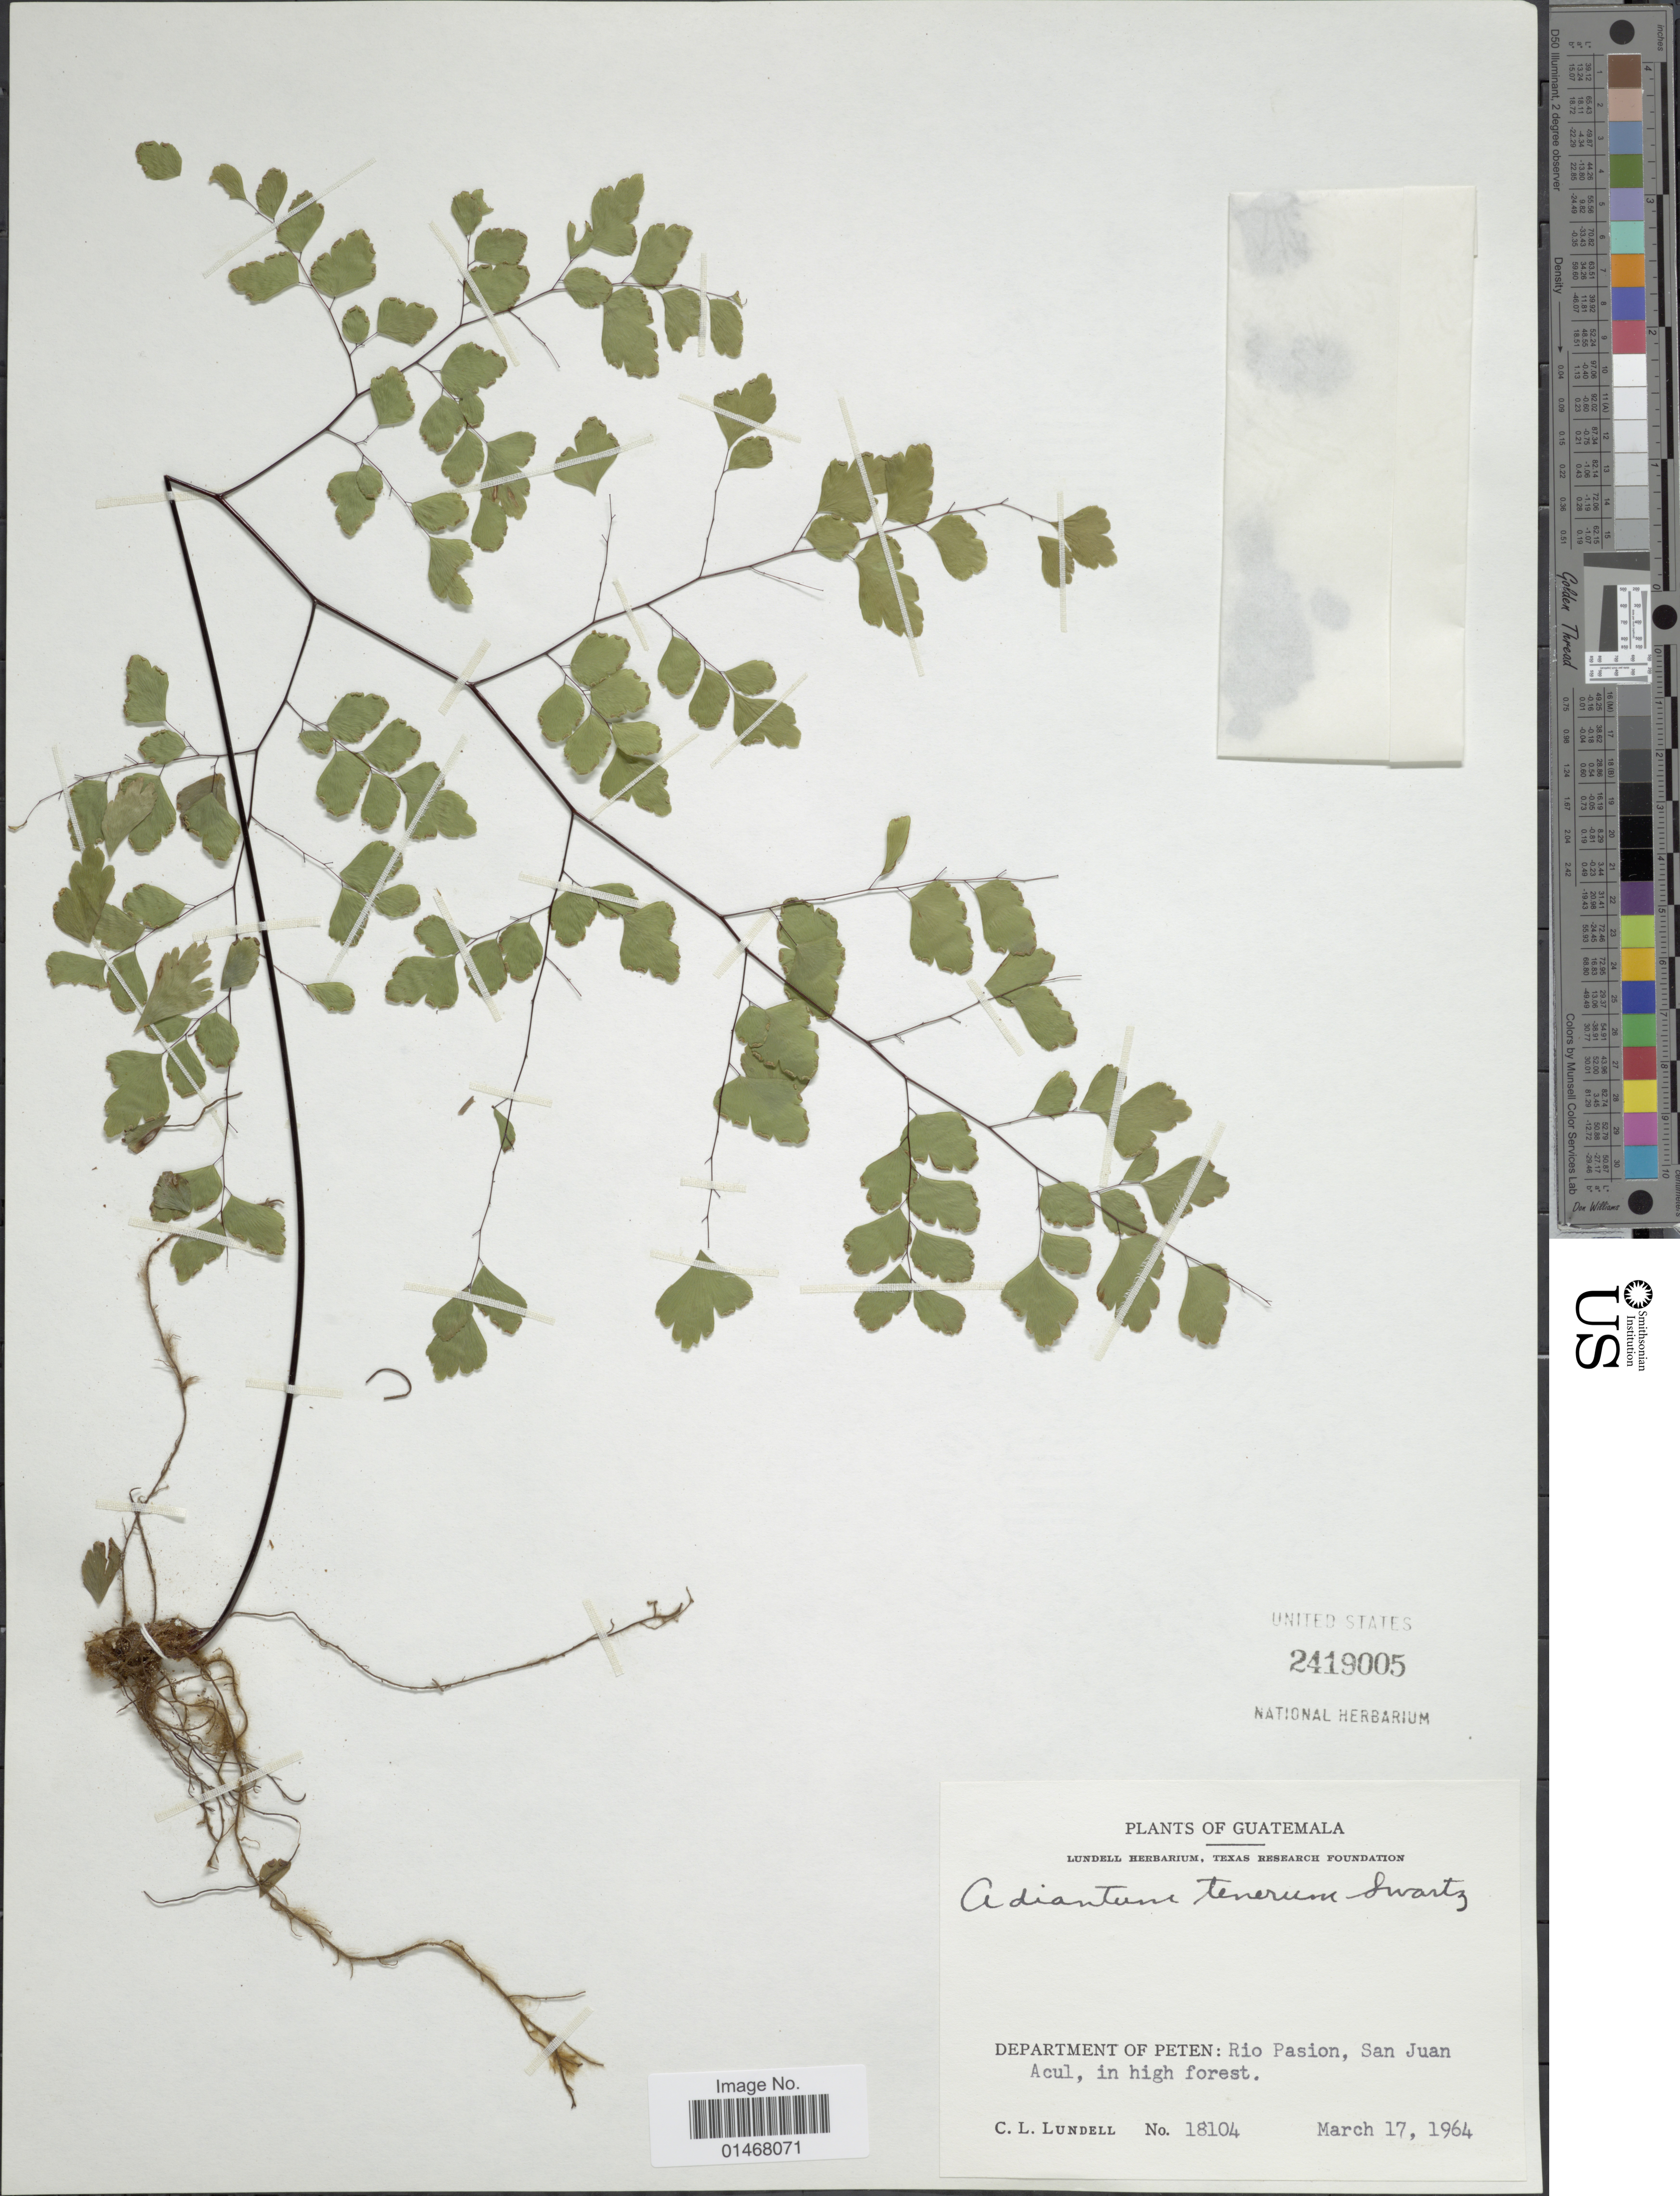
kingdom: Plantae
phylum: Tracheophyta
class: Polypodiopsida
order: Polypodiales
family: Pteridaceae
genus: Adiantum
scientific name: Adiantum tenerum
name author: Sw.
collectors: C. L. Lundell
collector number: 18104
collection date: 1964-03-17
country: Guatemala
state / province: El Petén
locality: Department of Peten: Rio Pasion,San Juan Acul, in high forest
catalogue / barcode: US 2419005